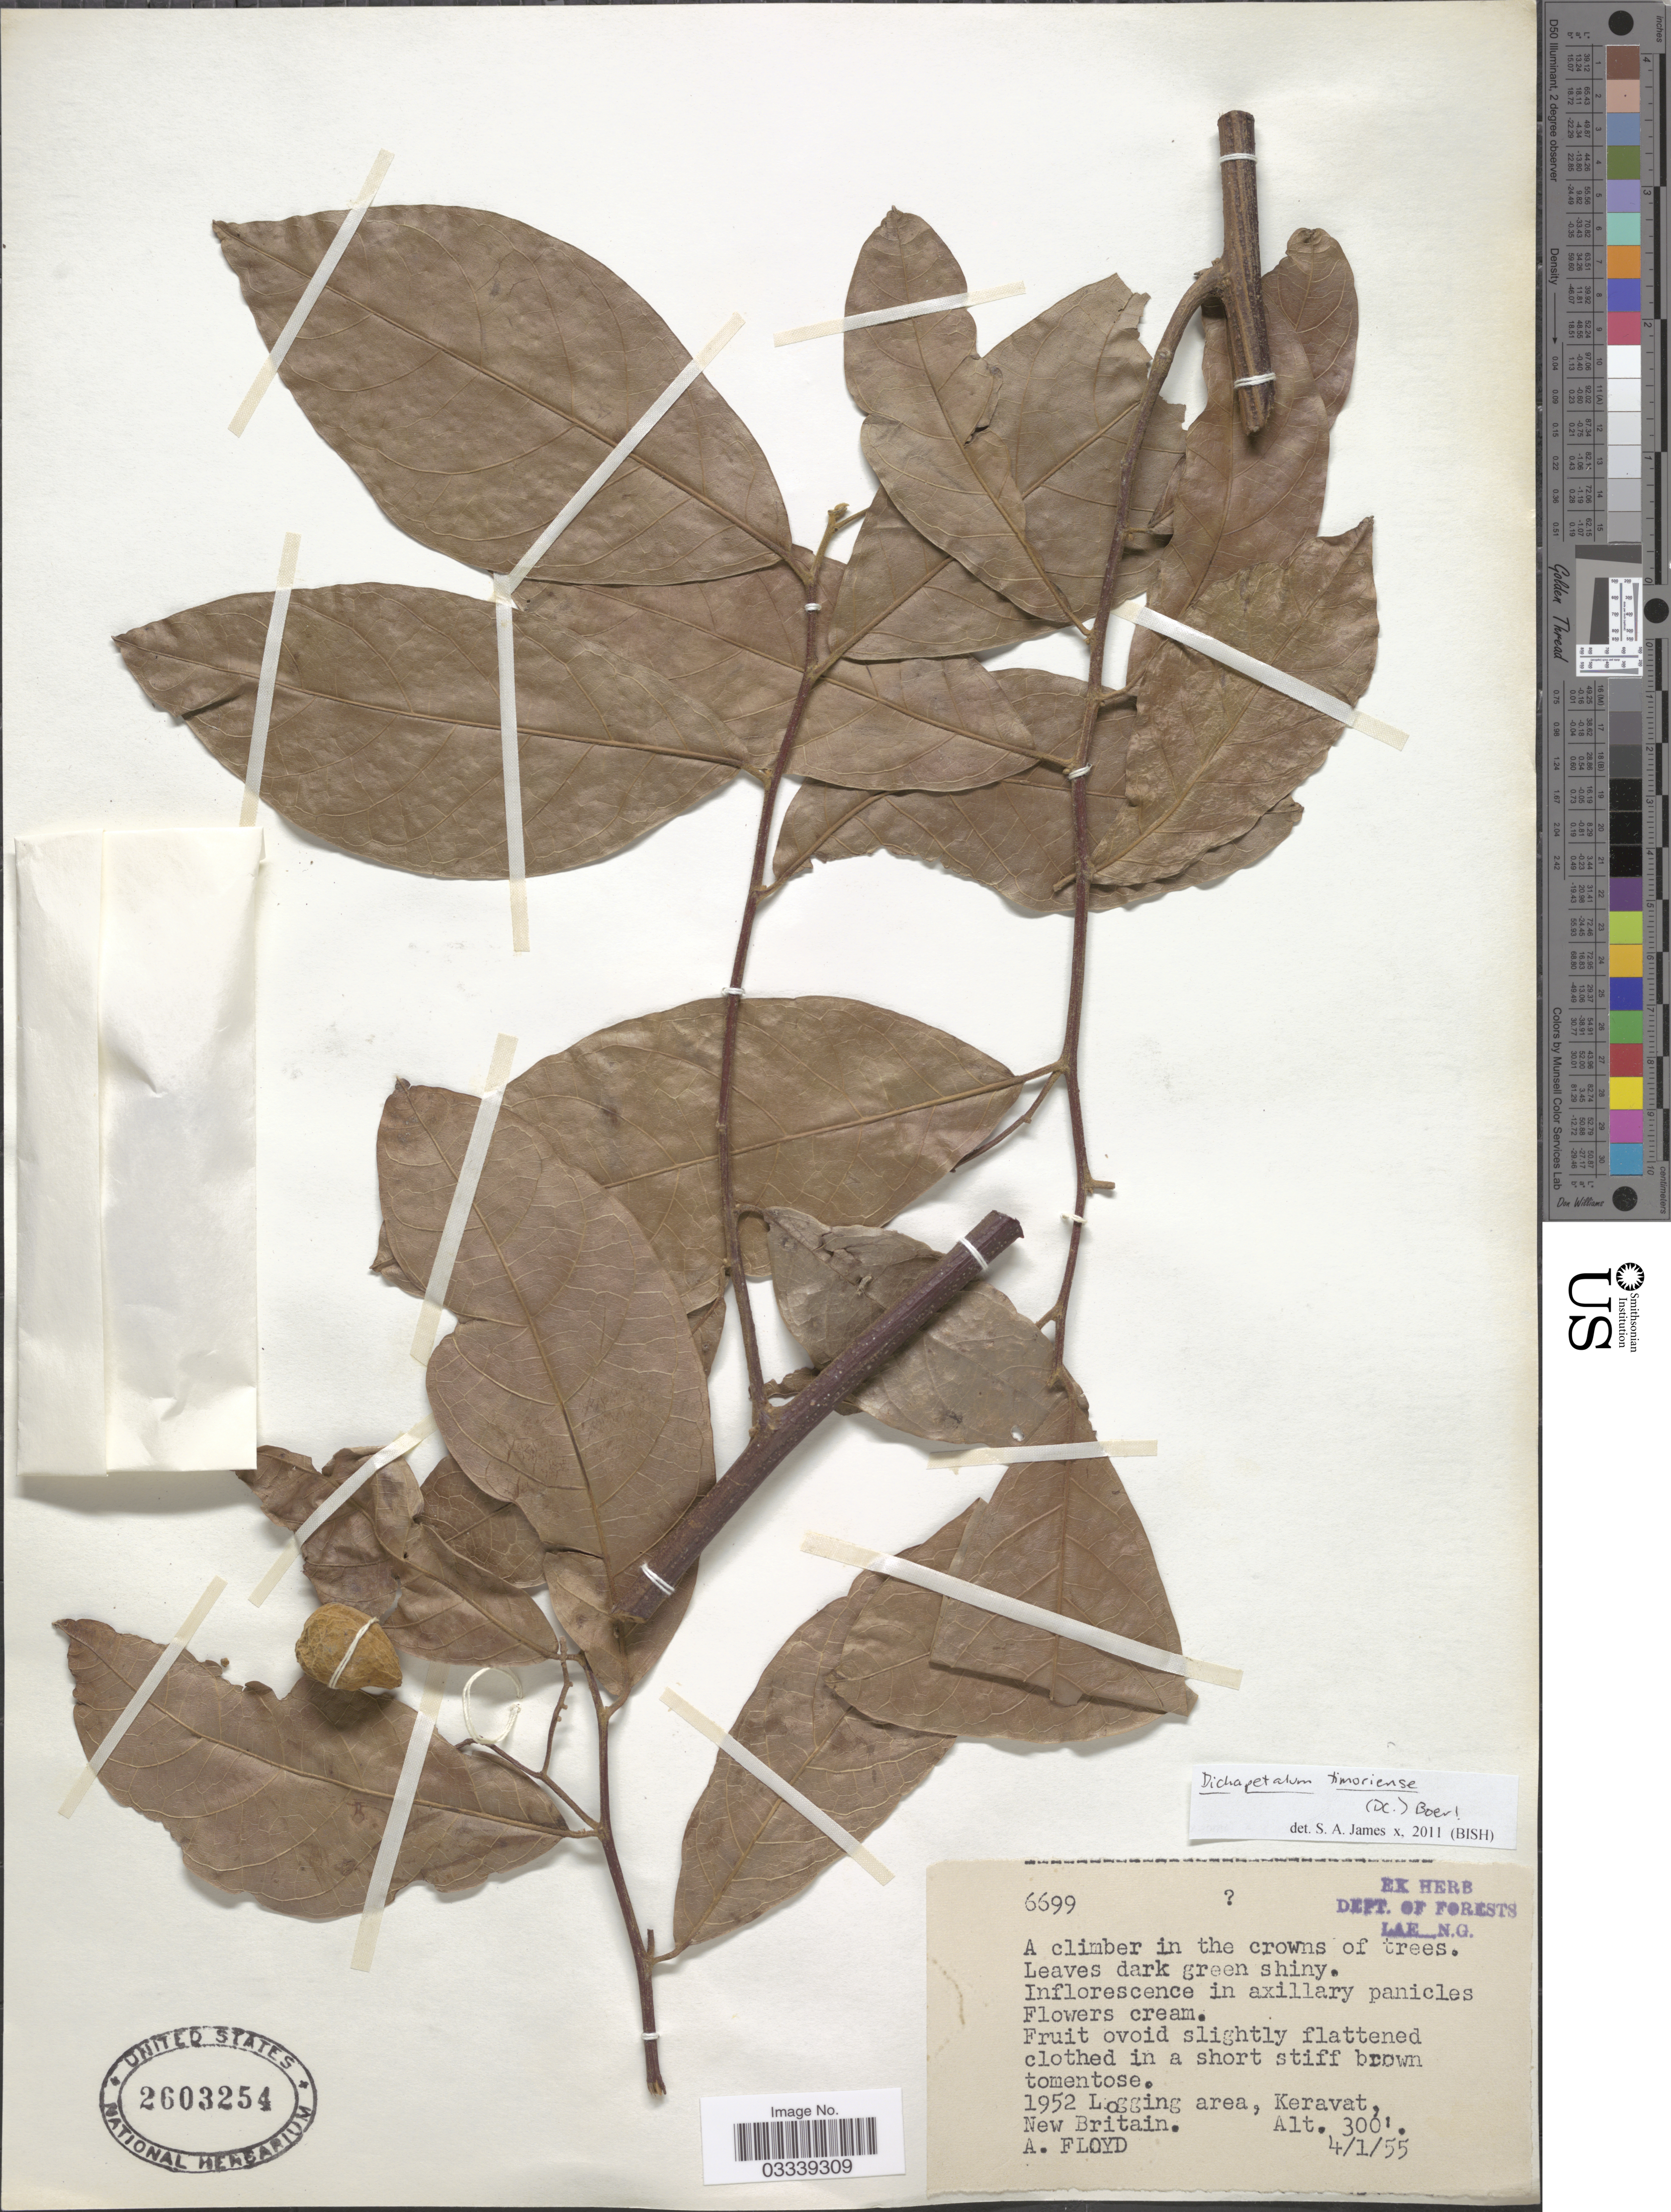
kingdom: Plantae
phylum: Tracheophyta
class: Magnoliopsida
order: Malpighiales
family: Dichapetalaceae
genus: Dichapetalum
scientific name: Dichapetalum timoriense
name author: (DC.) Boerl.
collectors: A. Floyd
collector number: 6699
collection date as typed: Transcribed d/m/y: 4/1/55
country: Papua New Guinea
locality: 1952 Logging area, Keravat, New Britain.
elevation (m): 91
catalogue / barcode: US 2603254